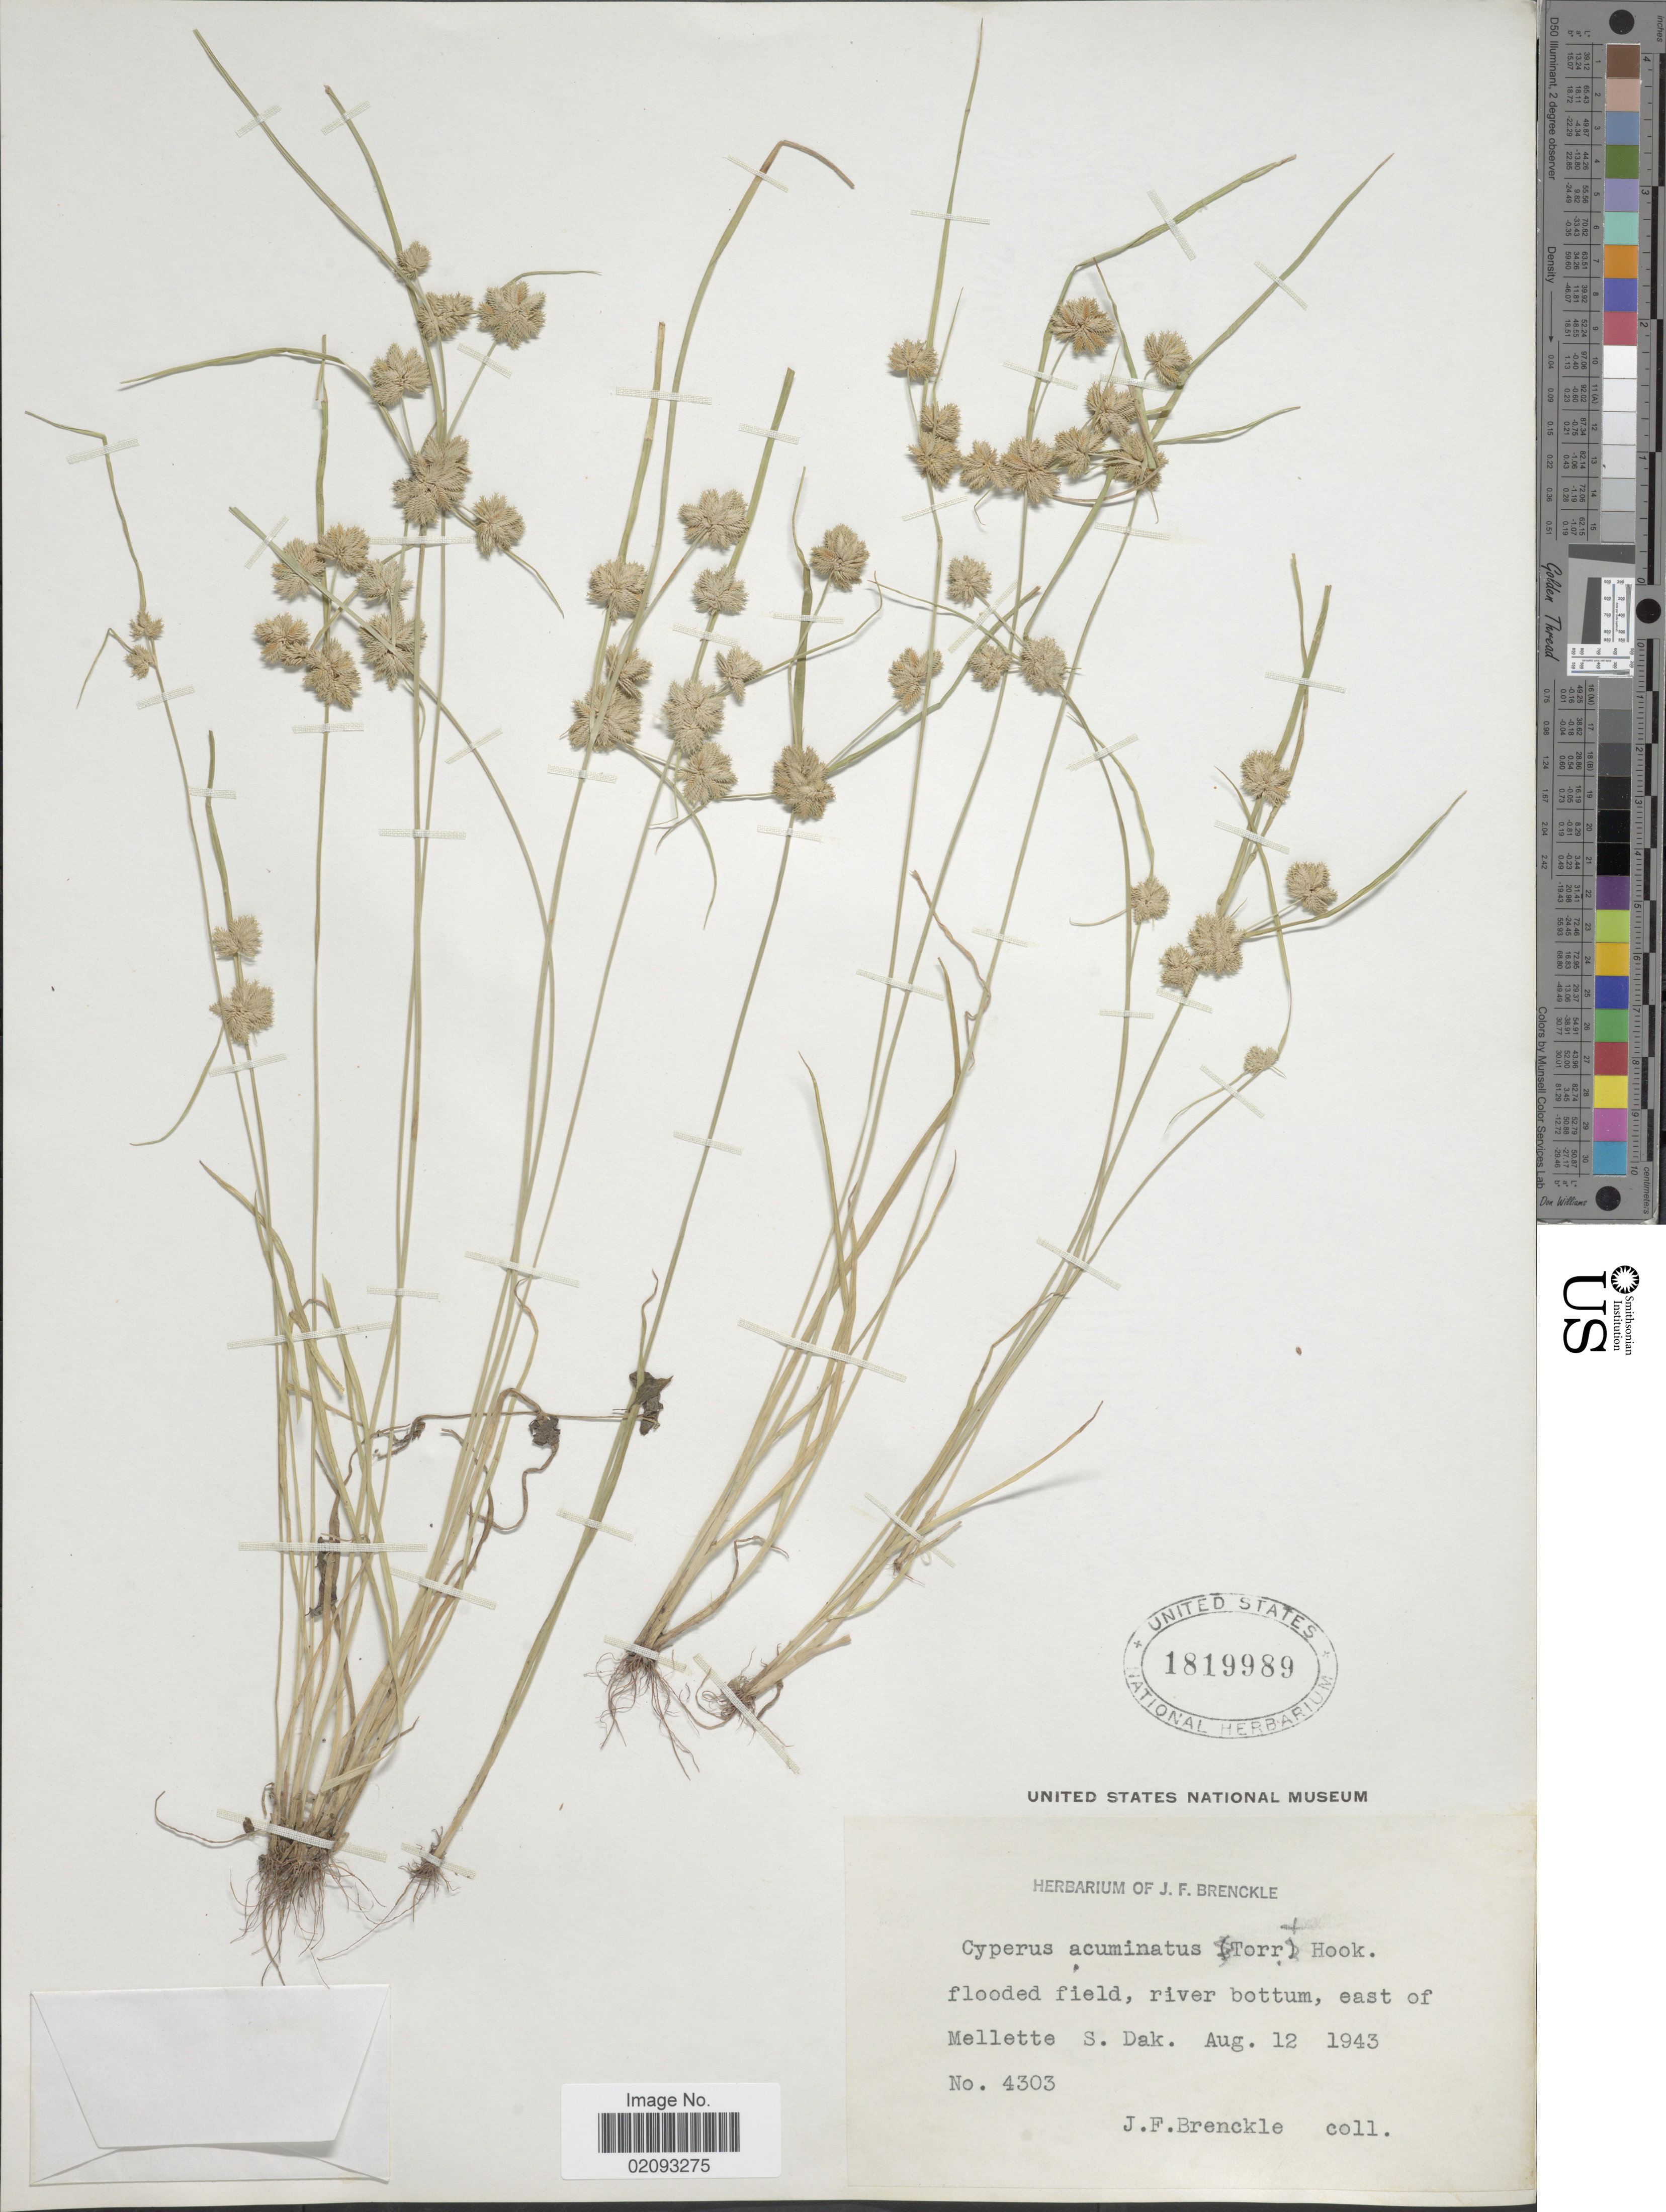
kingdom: Plantae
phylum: Tracheophyta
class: Liliopsida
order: Poales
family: Cyperaceae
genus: Cyperus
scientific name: Cyperus acuminatus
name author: Torr. & Hook.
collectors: J. Brenckle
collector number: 4303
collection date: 1943-08-12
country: United States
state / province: South Dakota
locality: East of Mellette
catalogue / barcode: US 1819989